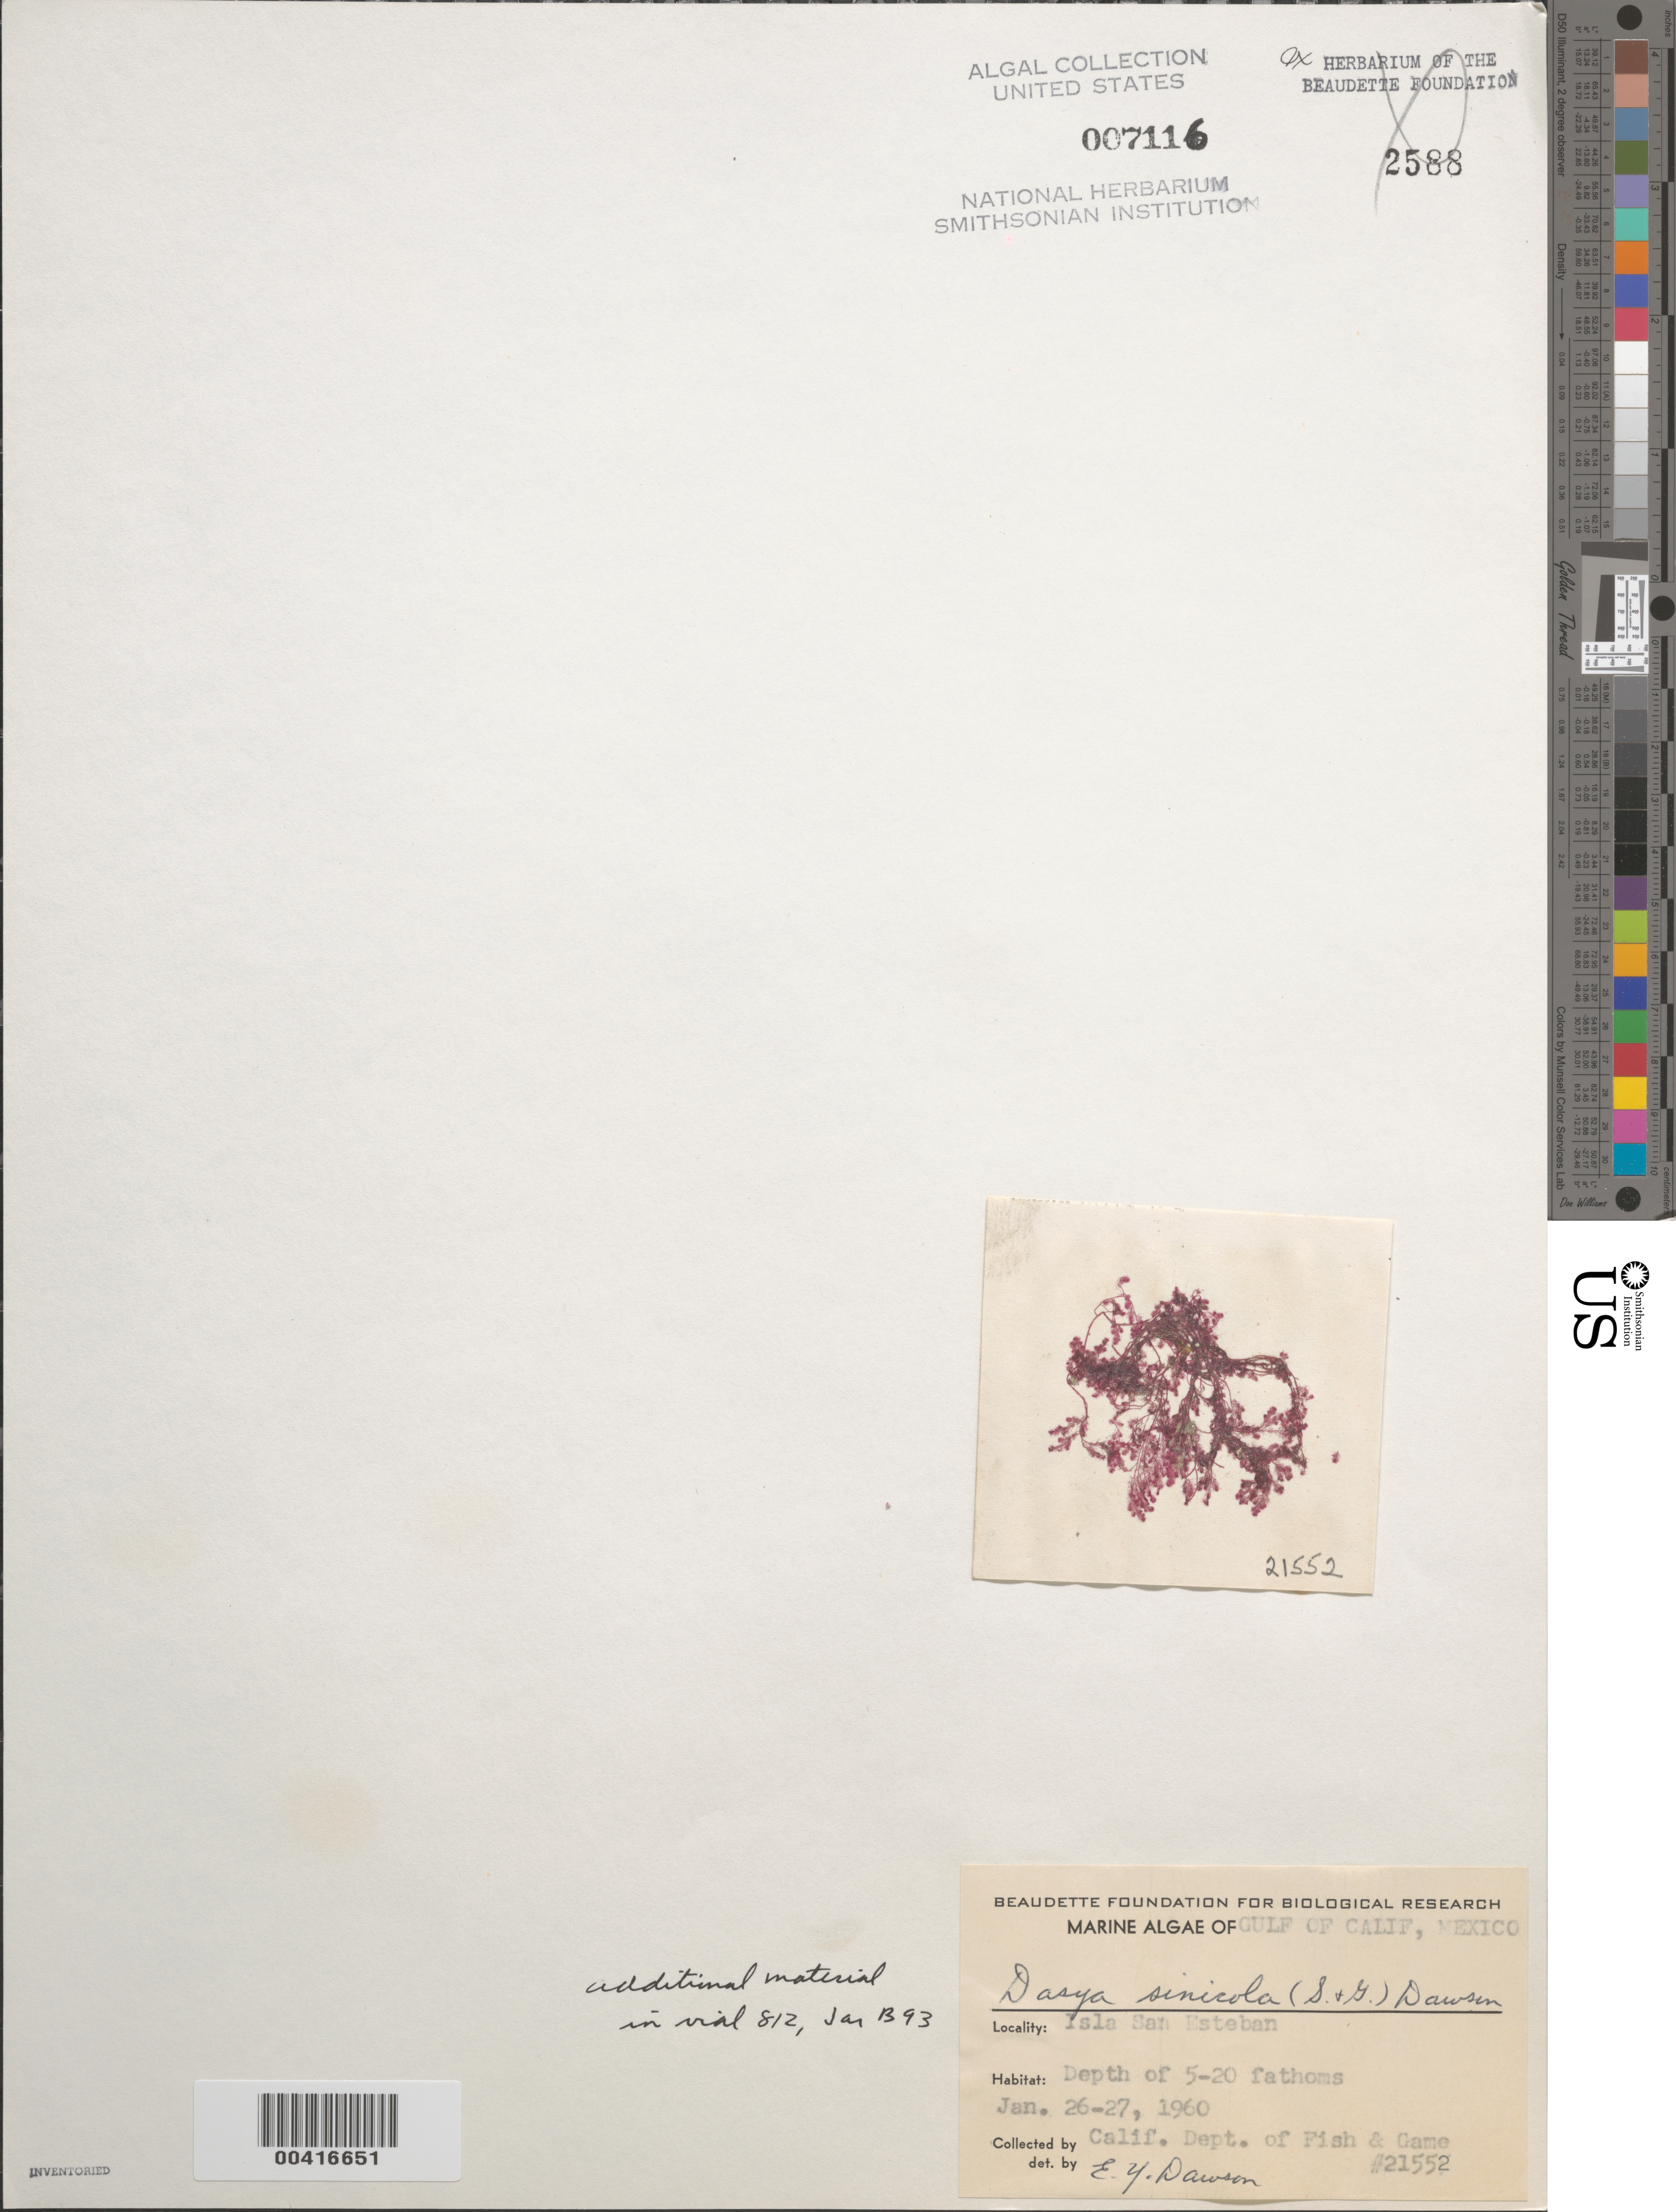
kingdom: Plantae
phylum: Rhodophyta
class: Florideophyceae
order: Ceramiales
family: Dasyaceae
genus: Dasya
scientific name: Dasya sinicola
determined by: Dawson, E. Y.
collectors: California Dept of Fish & Game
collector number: EYD 21552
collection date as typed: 26 Jan 1960 TO 27 Jan 1960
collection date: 1960-01-26/1960-01-27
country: Mexico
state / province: Baja California Norte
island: Isla San Esteban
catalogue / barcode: US 7116